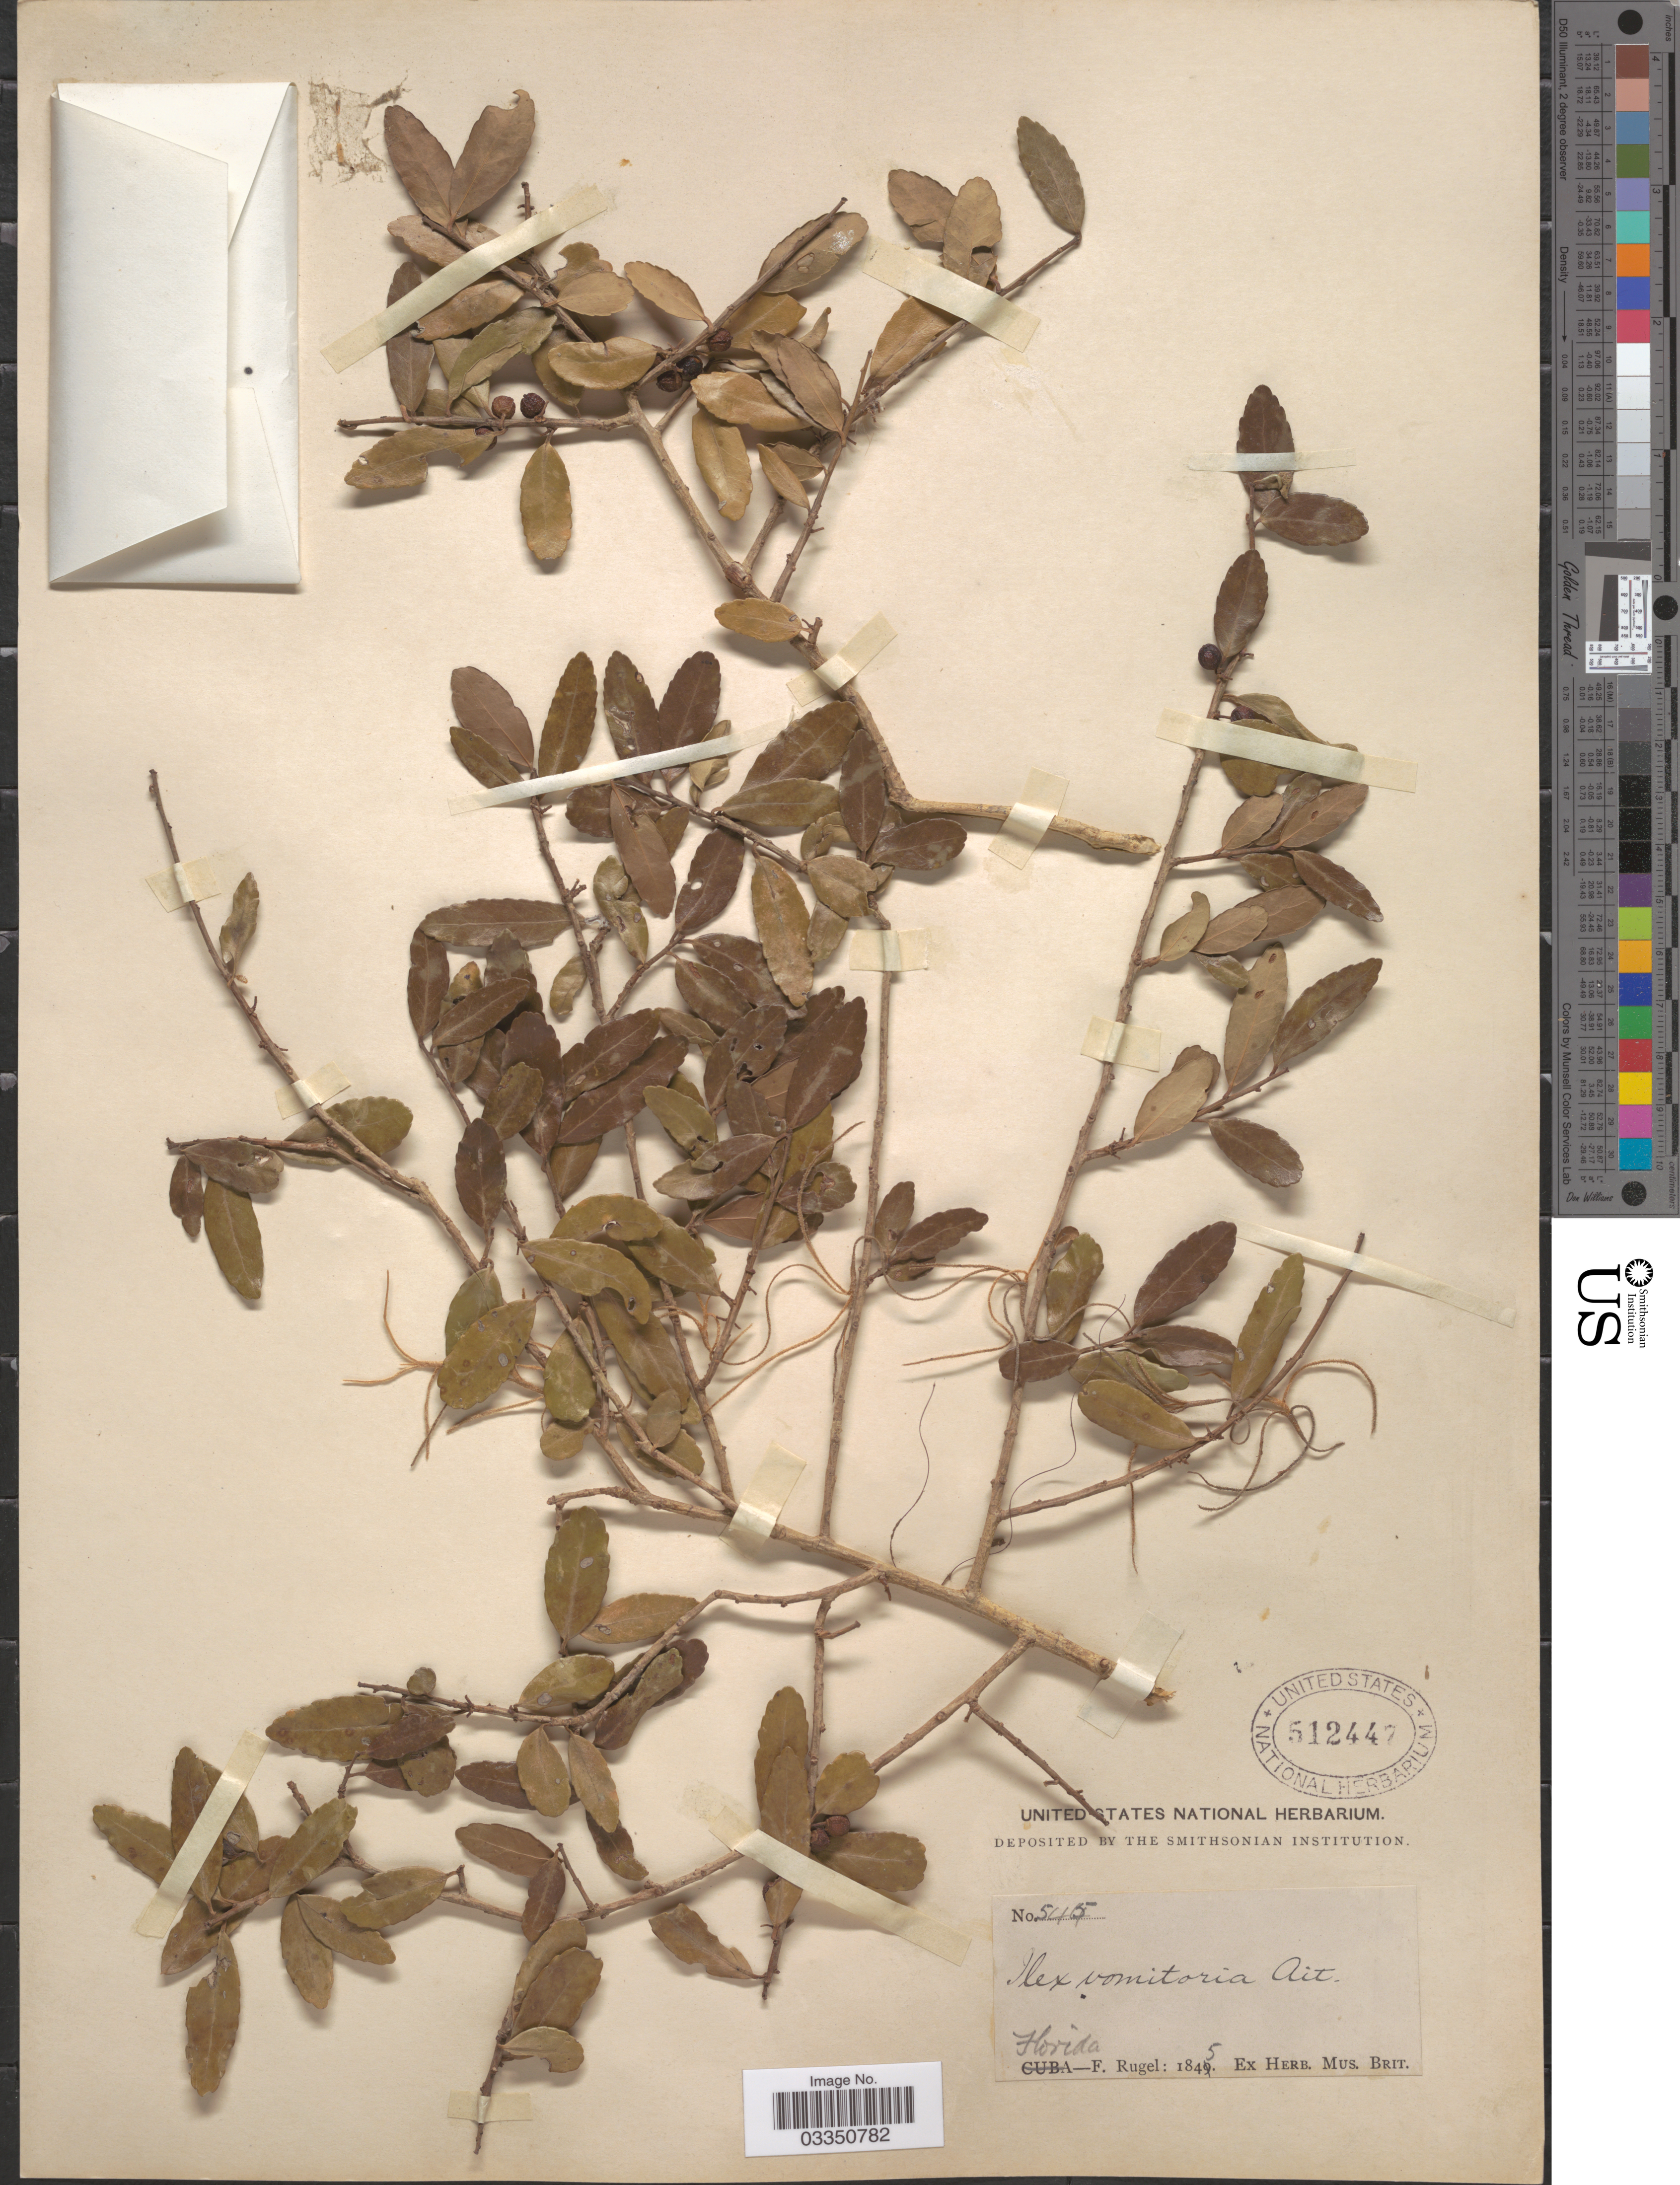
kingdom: Plantae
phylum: Tracheophyta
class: Magnoliopsida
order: Aquifoliales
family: Aquifoliaceae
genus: Ilex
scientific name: Ilex vomitoria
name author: Aiton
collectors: F. Rugel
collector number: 545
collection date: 1845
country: United States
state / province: Florida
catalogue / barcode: US 512447